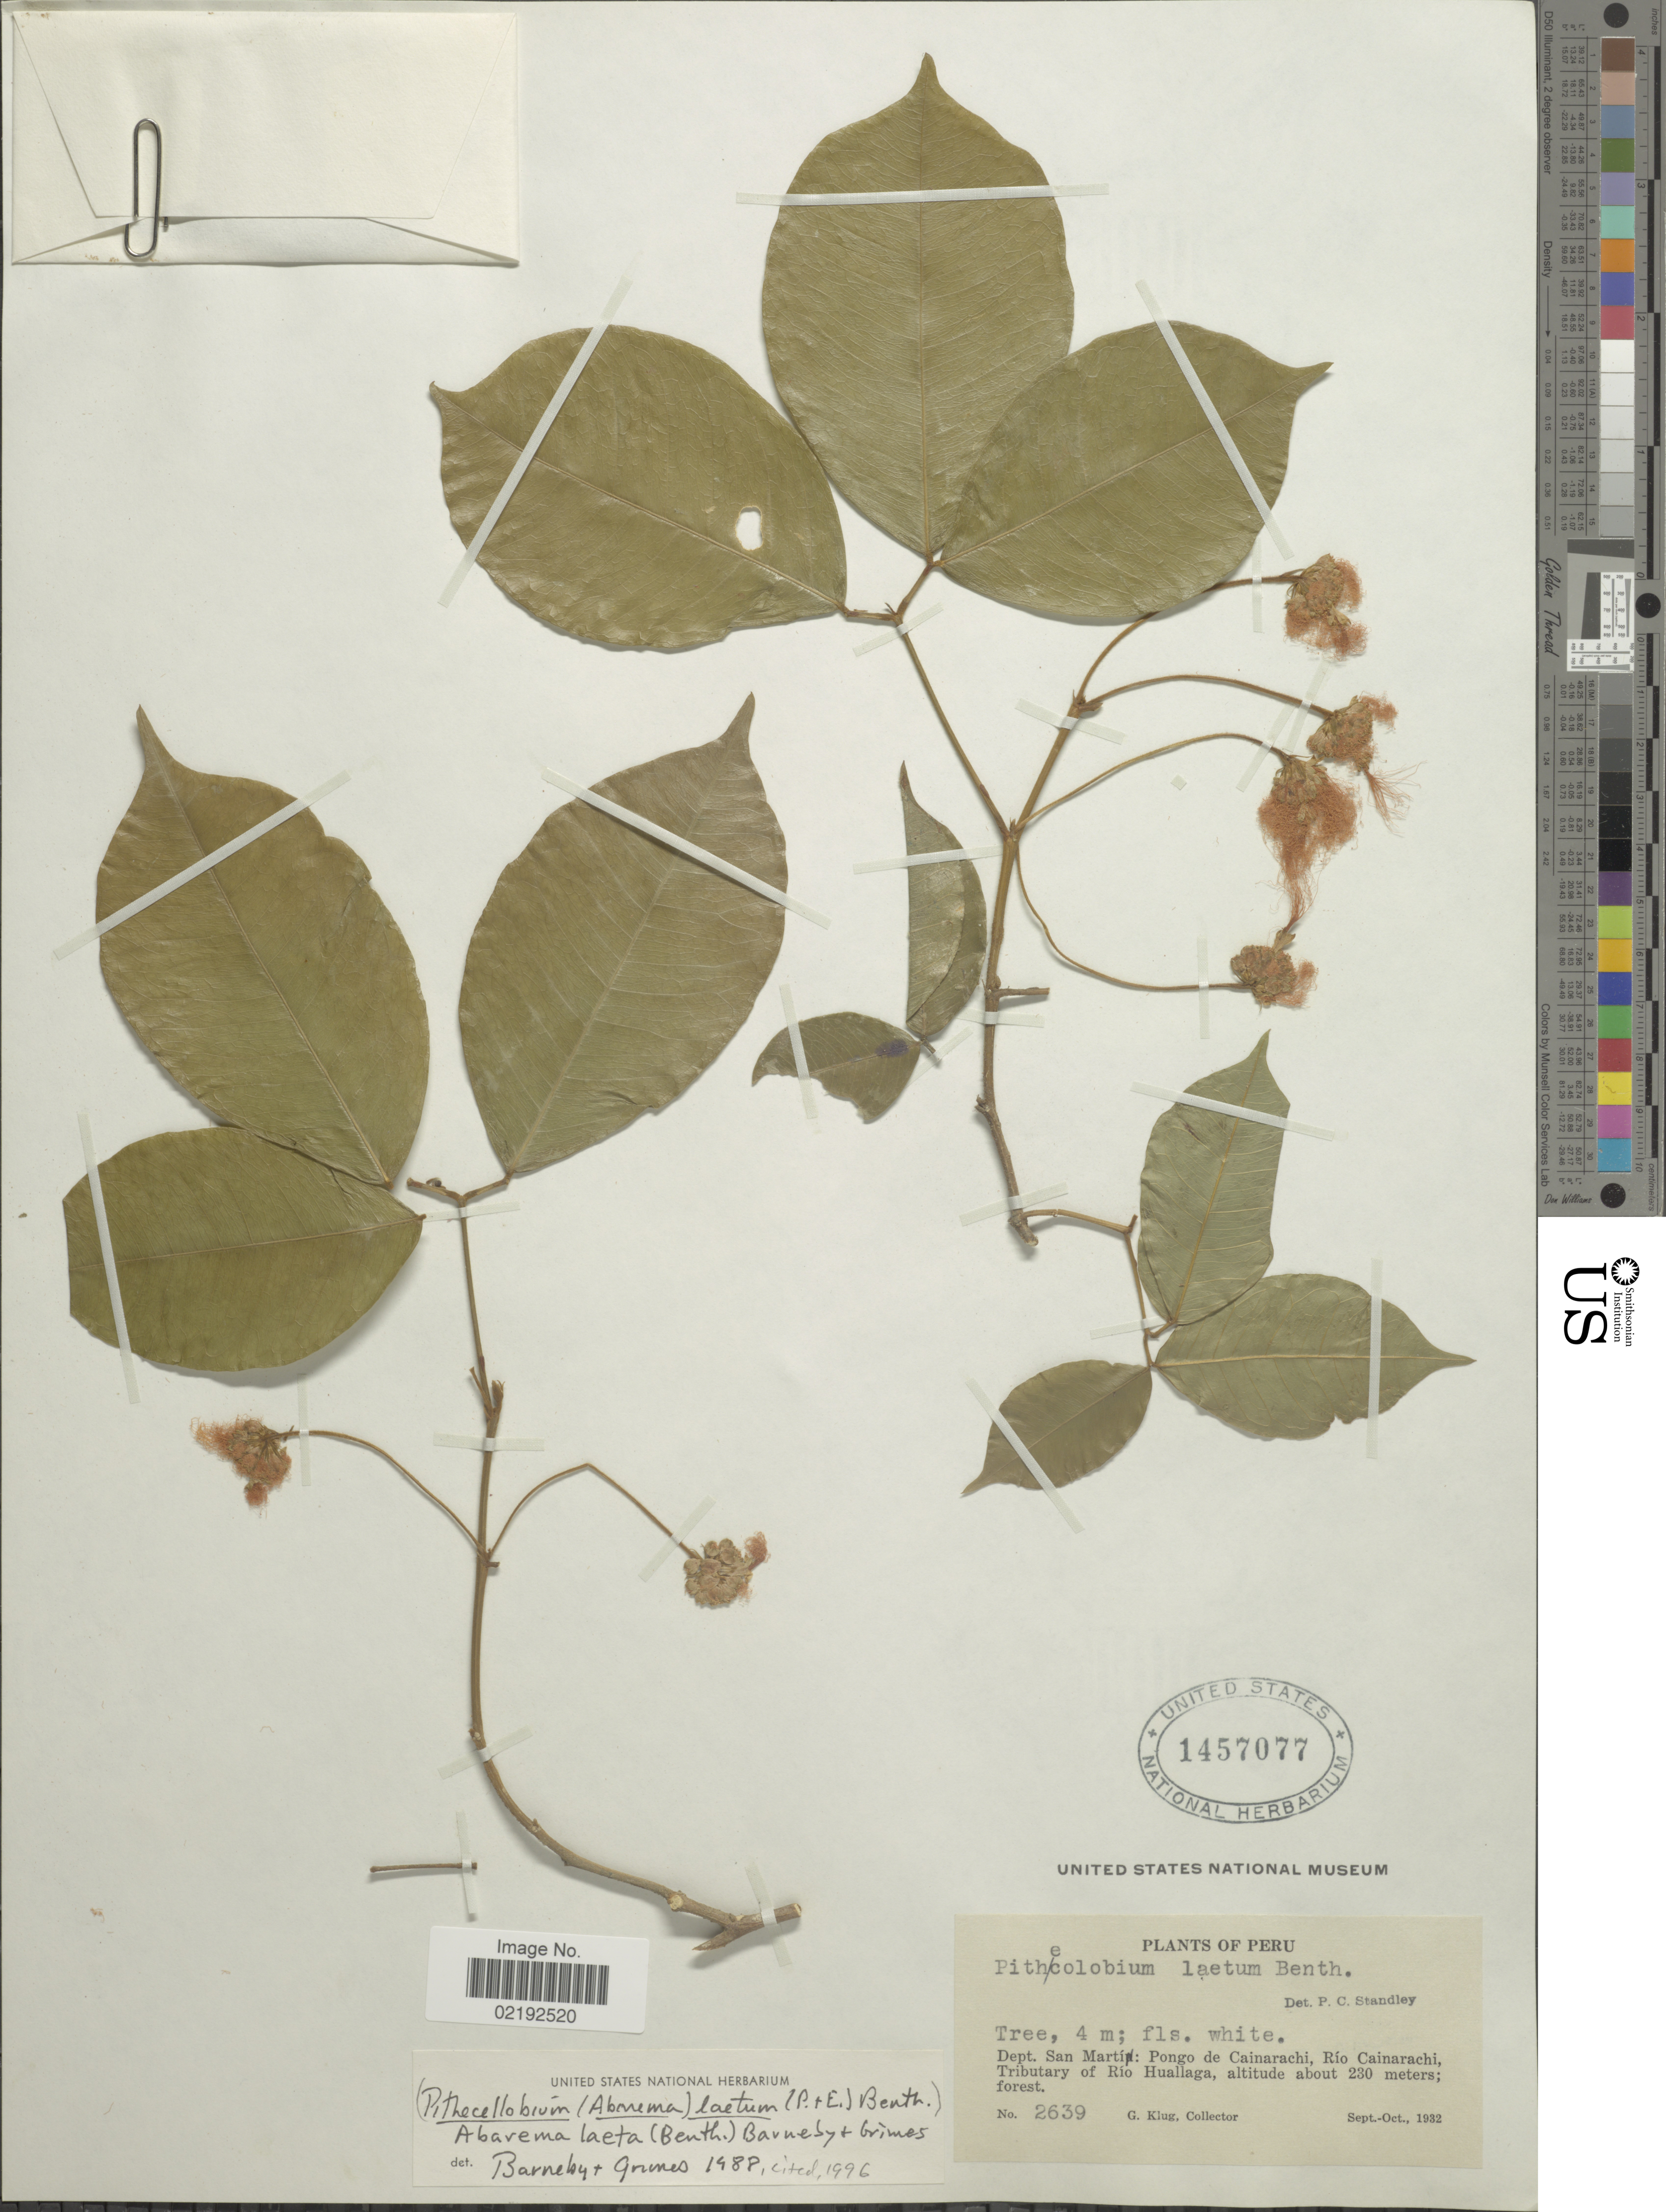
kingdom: Plantae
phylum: Tracheophyta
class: Magnoliopsida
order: Fabales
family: Fabaceae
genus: Abarema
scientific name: Abarema laeta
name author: (Benth.) Barneby & J.W. Grimes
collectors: G. Klug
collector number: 2639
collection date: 1932-09/1932-10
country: Peru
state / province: San Martín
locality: Pongo de Cainarachi, Rio Cainarachi, Tributary of Rio Huallaga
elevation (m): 230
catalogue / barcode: US 1457077